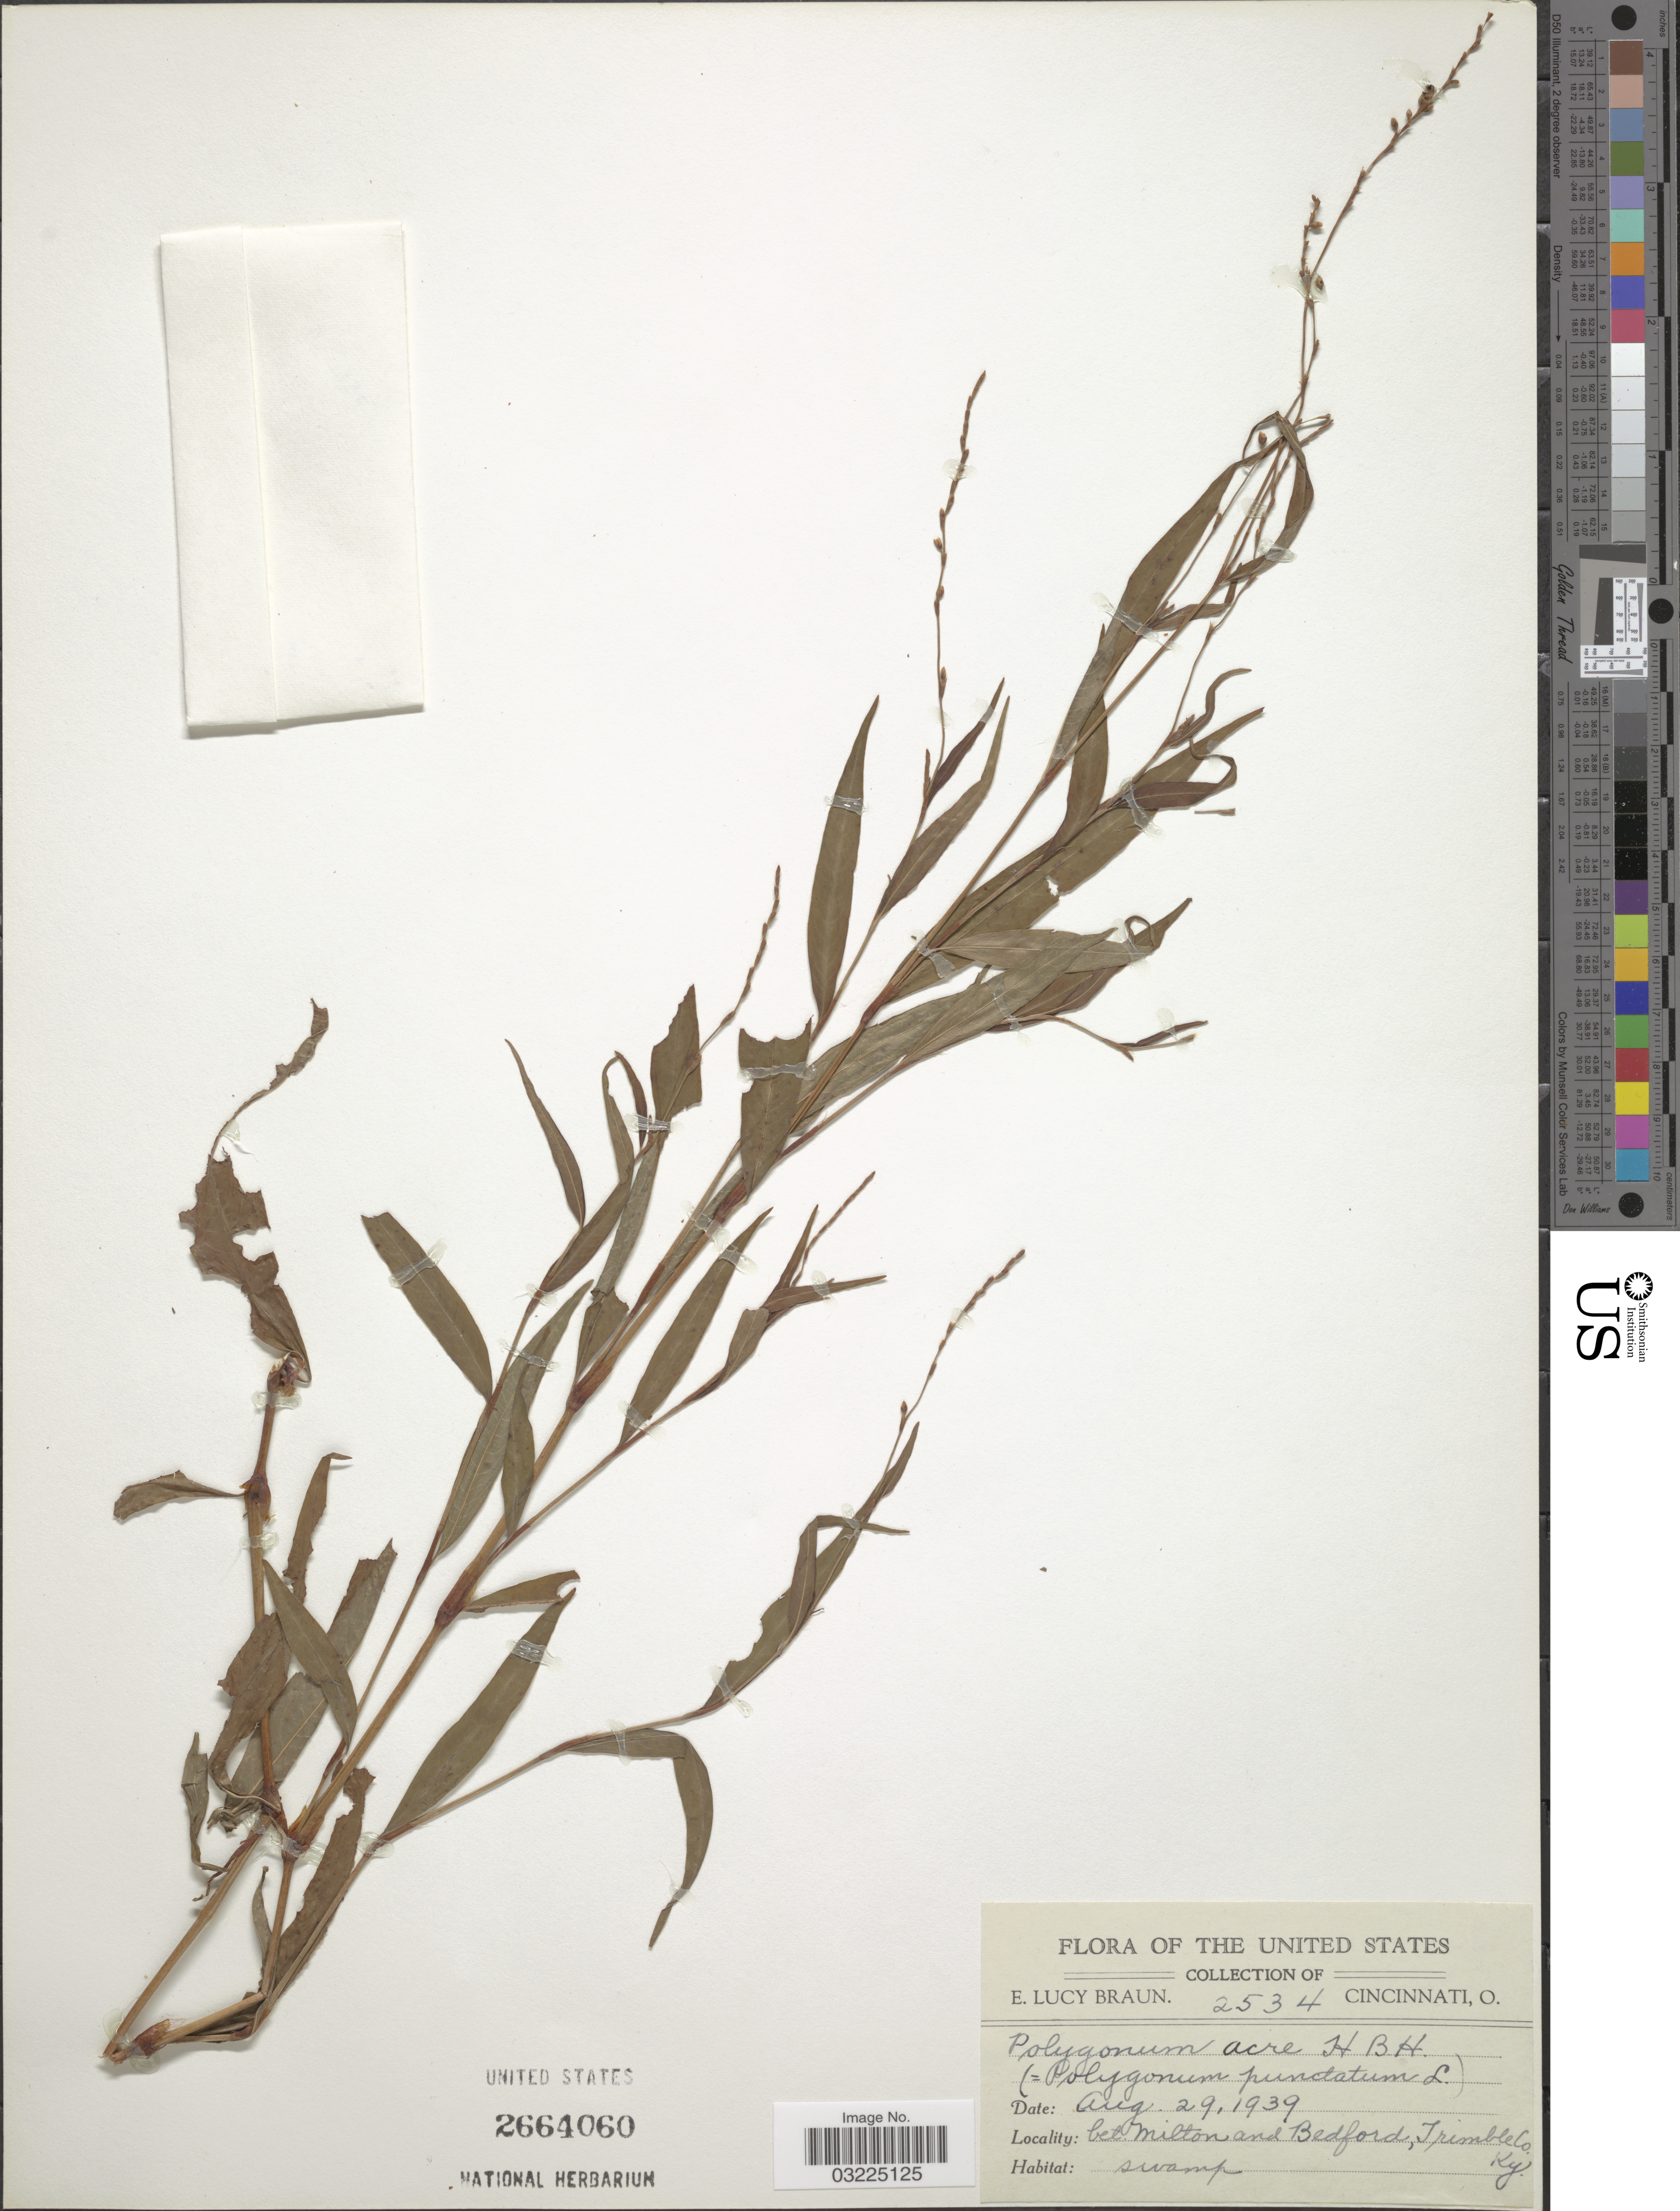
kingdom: Plantae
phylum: Tracheophyta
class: Magnoliopsida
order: Caryophyllales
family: Polygonaceae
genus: Persicaria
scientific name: Persicaria punctata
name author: (Elliott) Small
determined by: Atha, D. E.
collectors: E. L. Braun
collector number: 2534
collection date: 1939-08-29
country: United States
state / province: Kentucky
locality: Bet. Milton and Bedford, Trimble Co.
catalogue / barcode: US 2664060